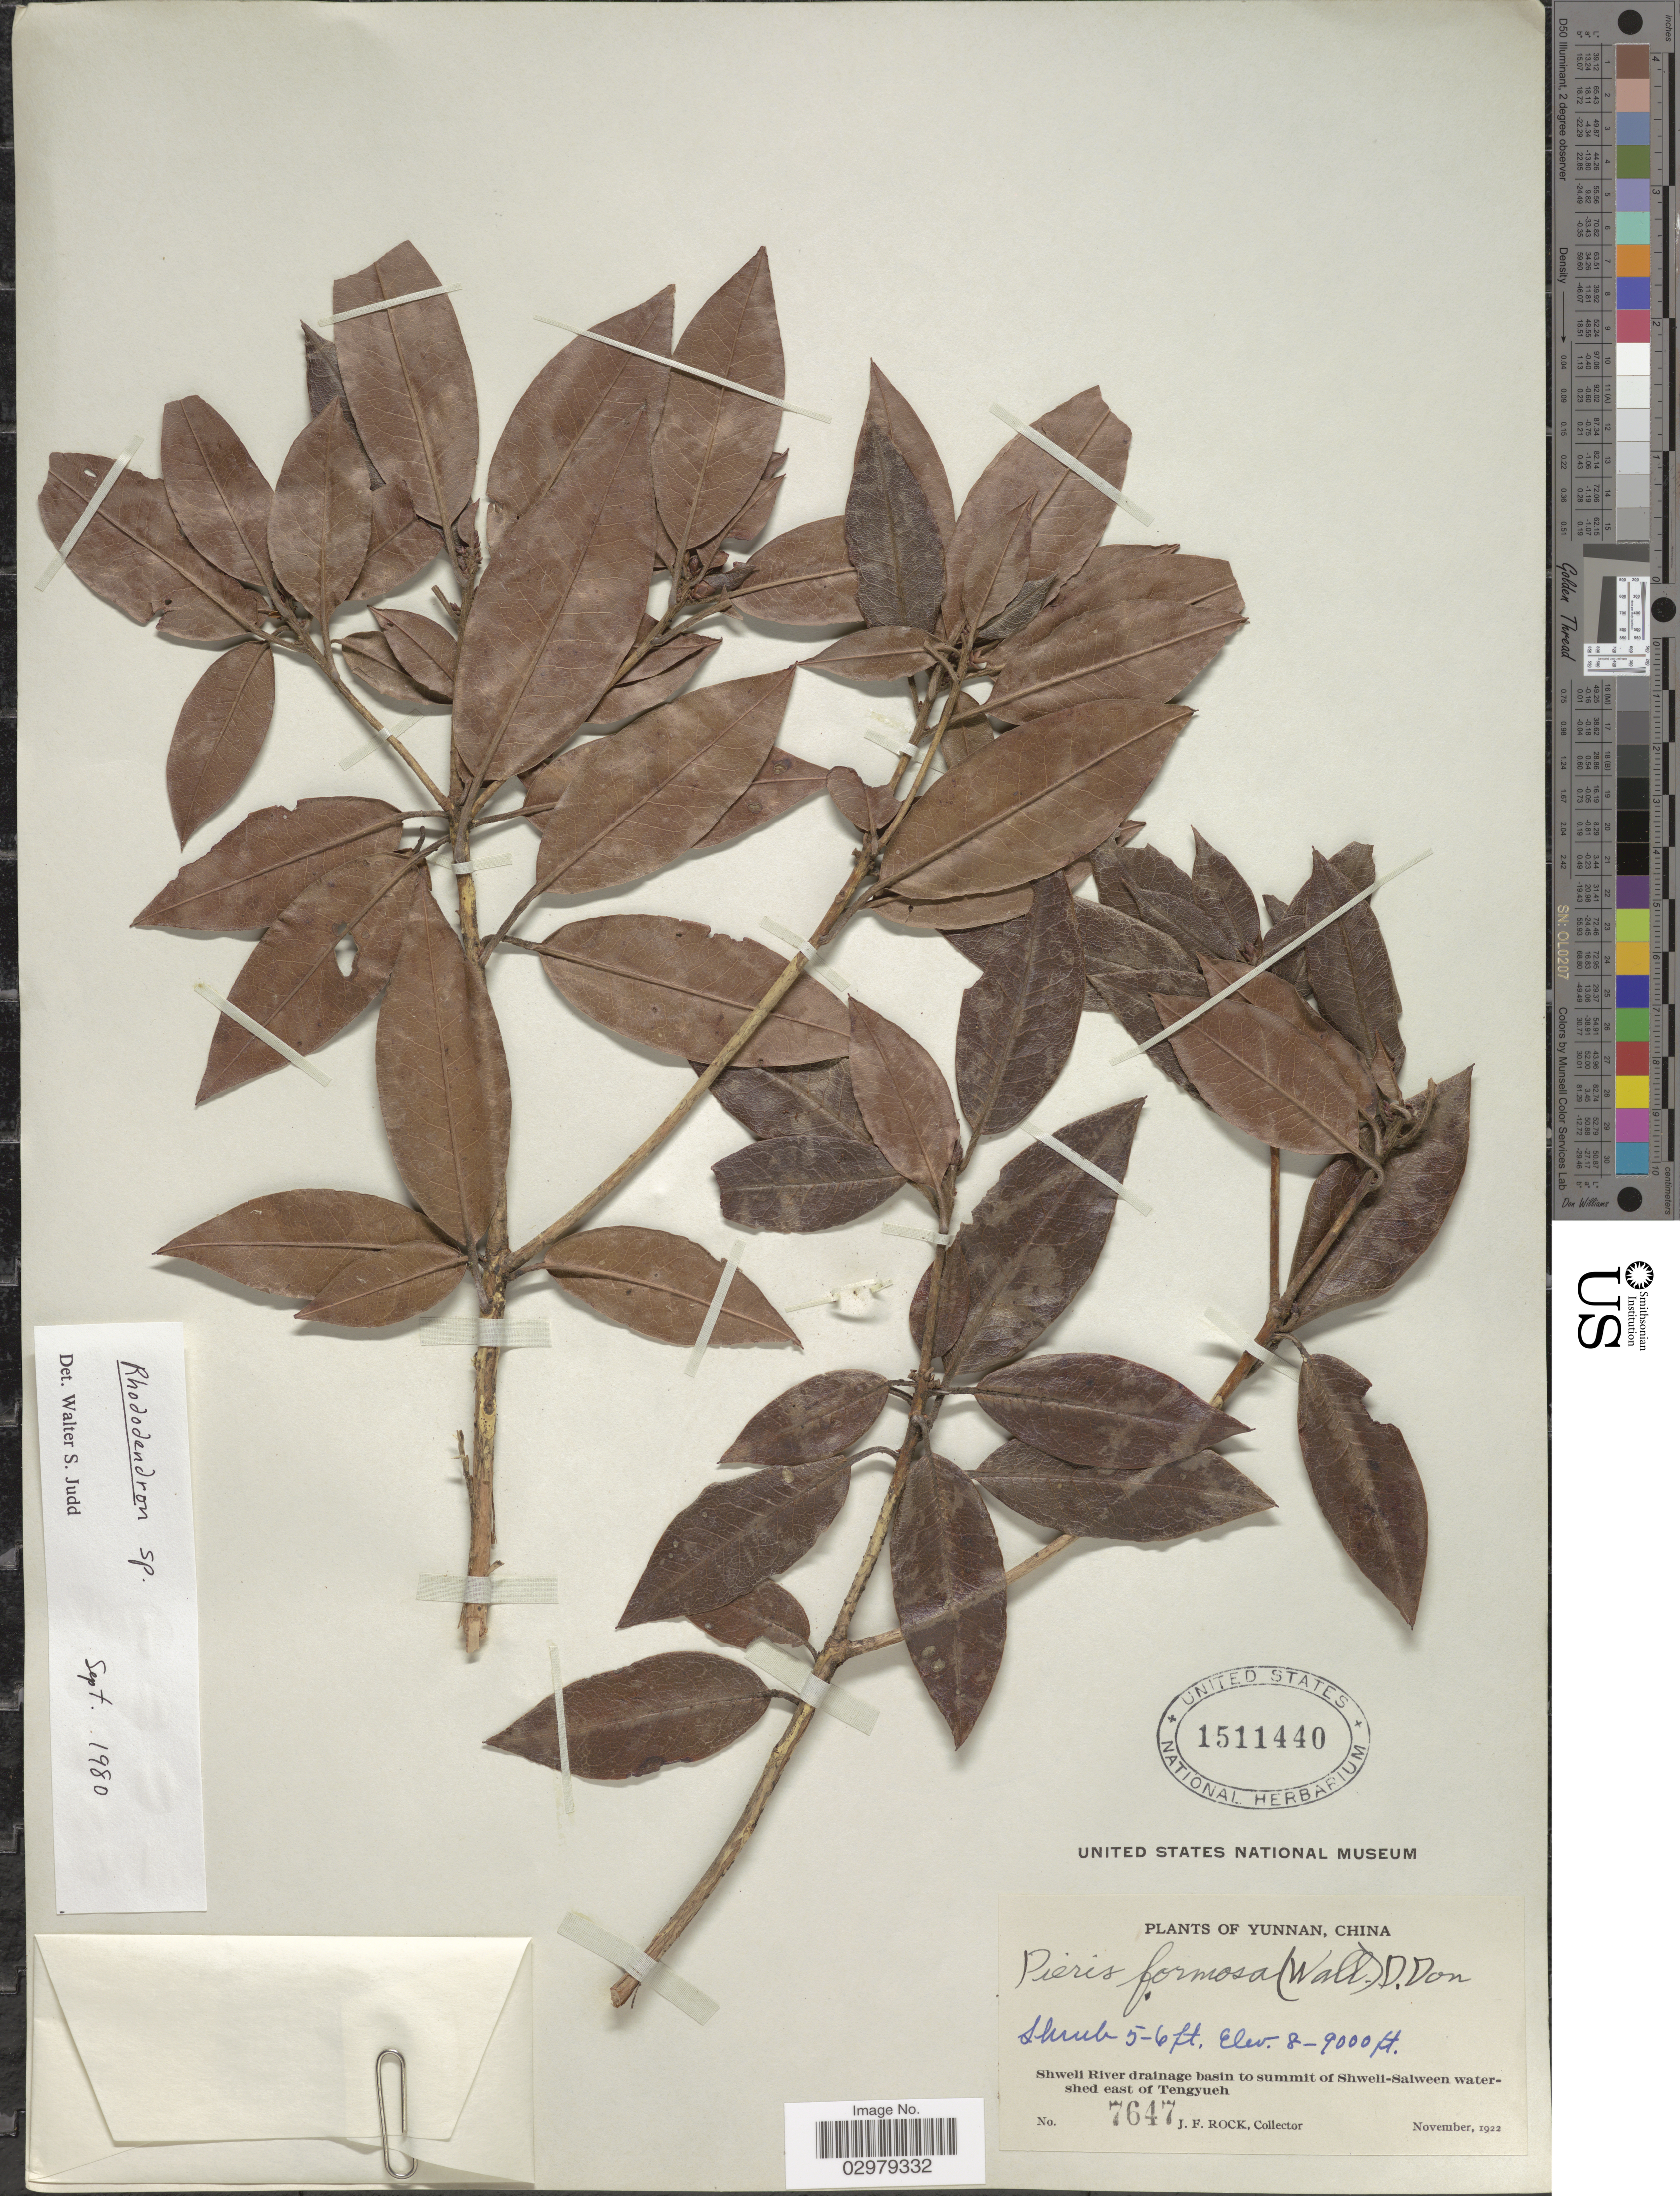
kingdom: Plantae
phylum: Tracheophyta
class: Magnoliopsida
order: Ericales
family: Ericaceae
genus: Rhododendron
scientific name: Rhododendron sp.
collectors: J. Rock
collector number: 7647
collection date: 1922-11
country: China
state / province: Yunnan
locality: Shweli River drainage basin to summit of Shweli-Salween watershed east of Tengyueh.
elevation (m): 2438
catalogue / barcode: US 1511440